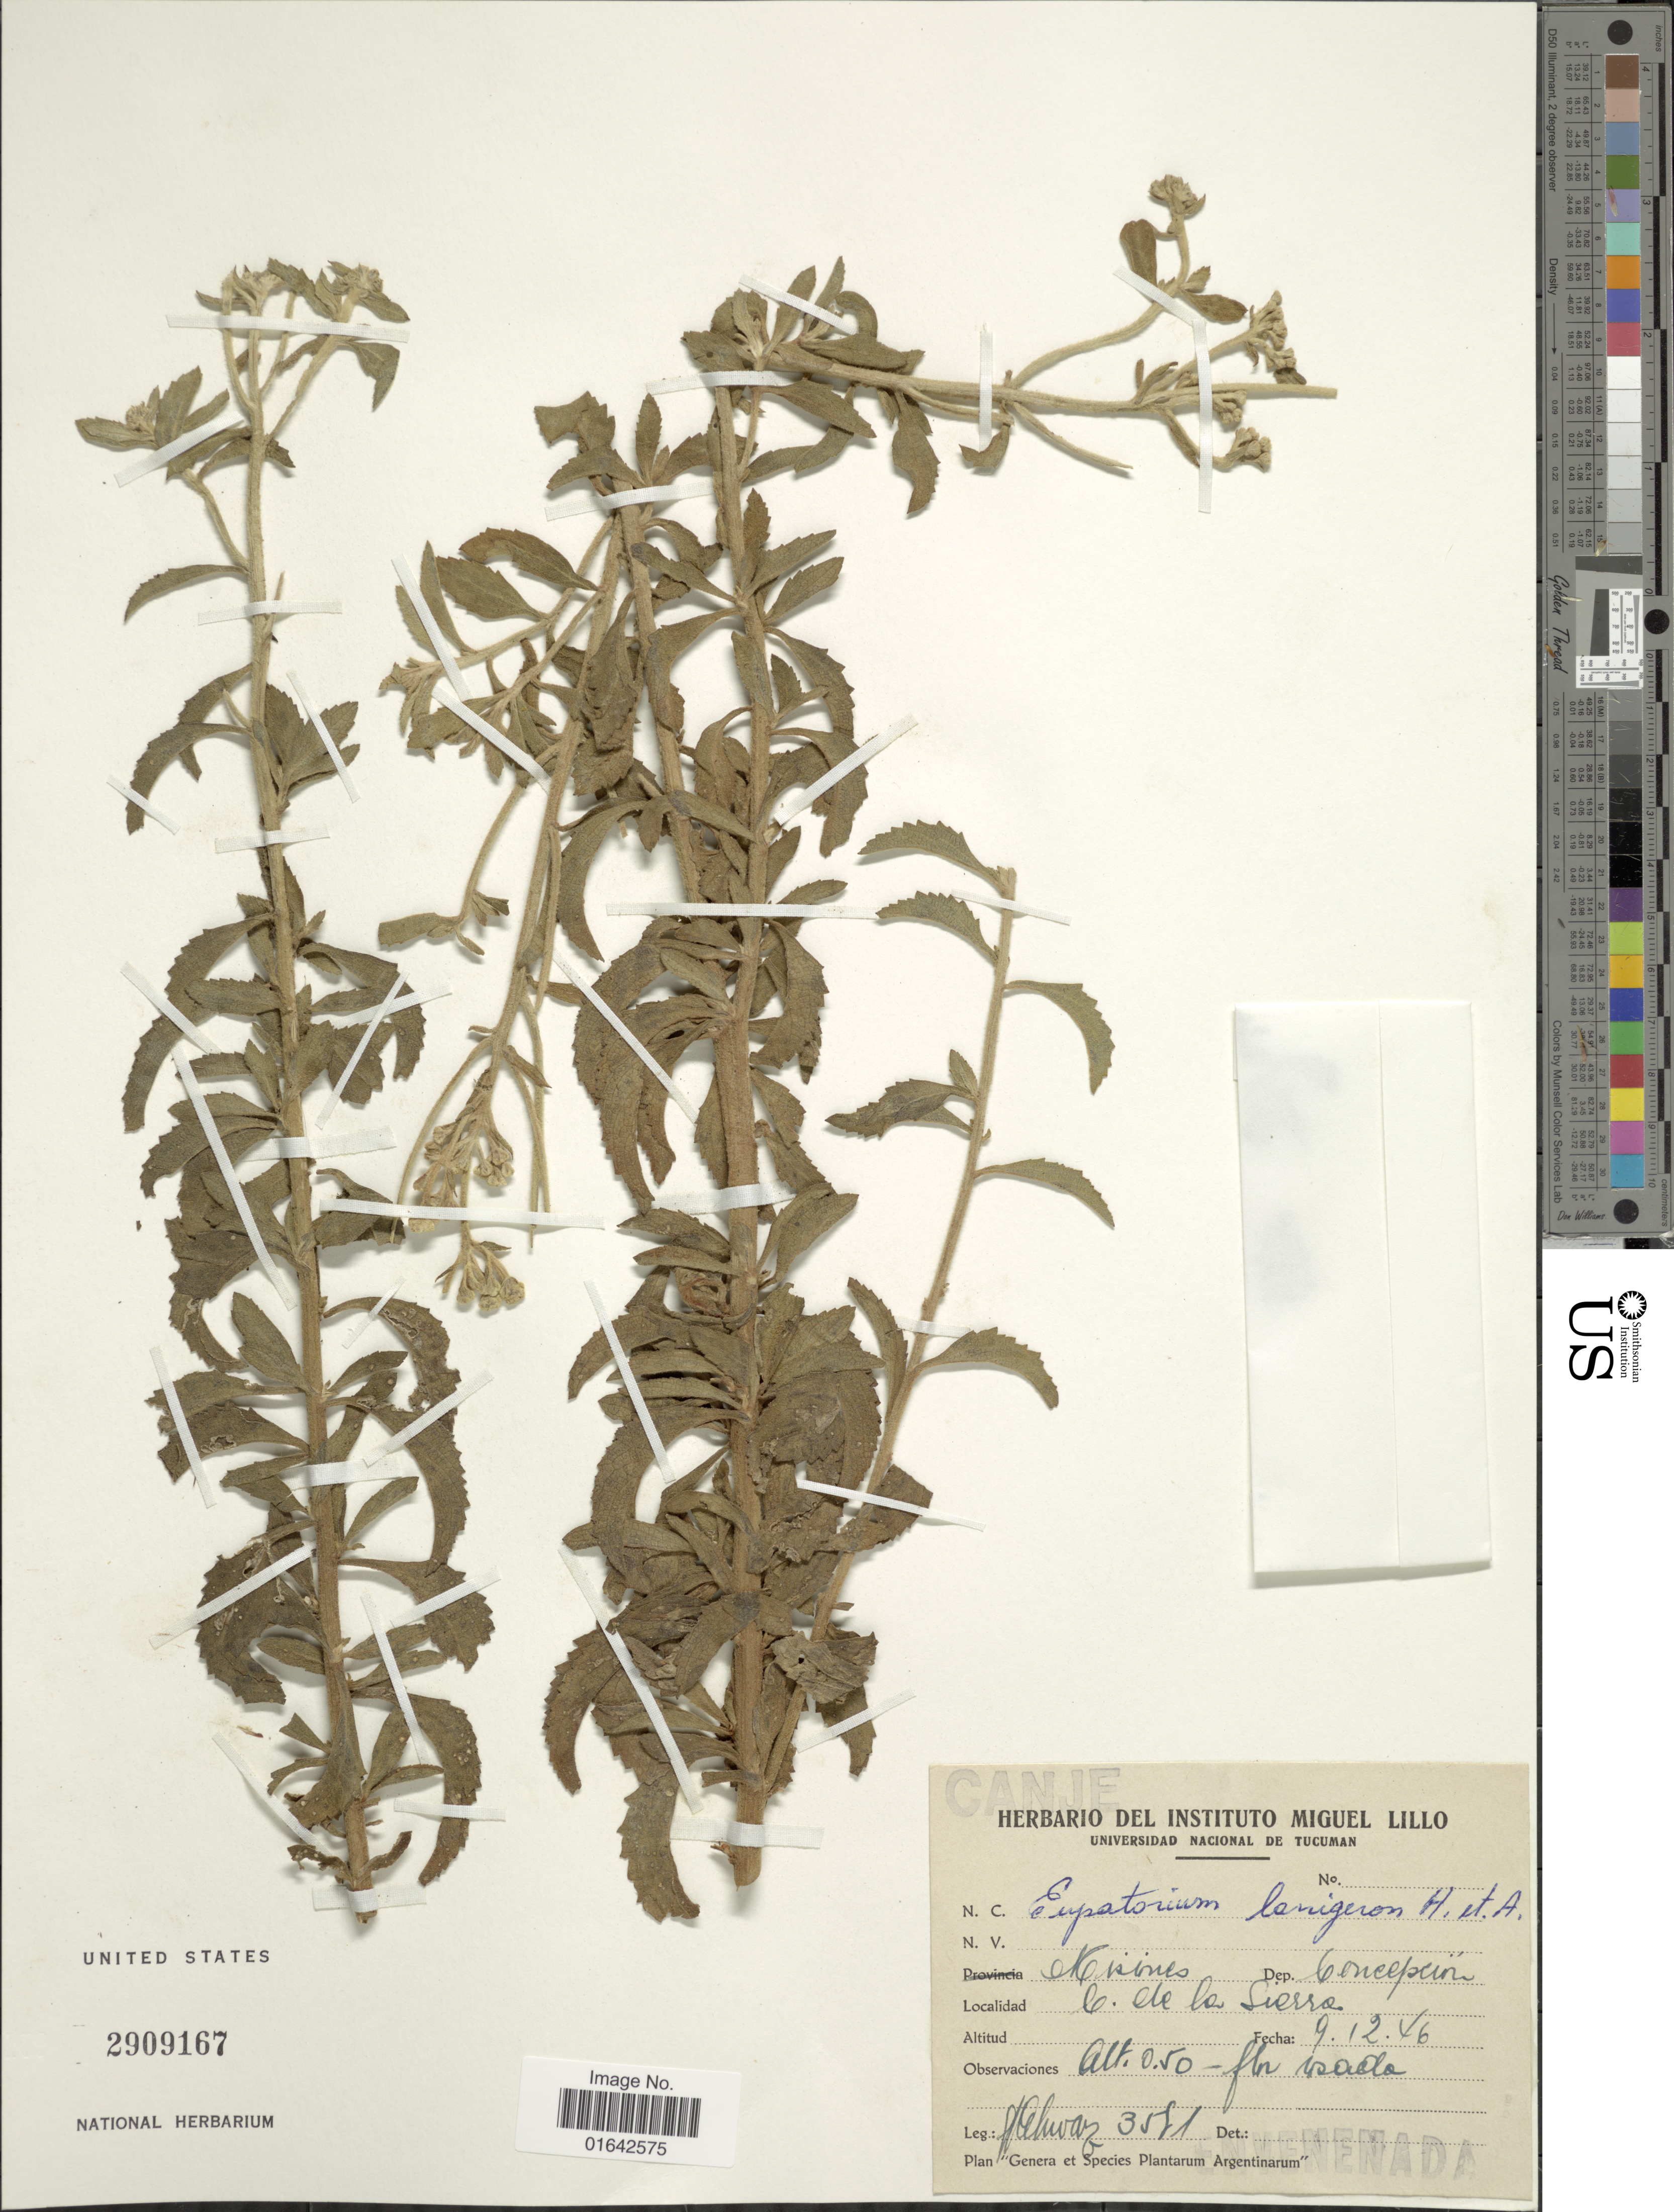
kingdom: Plantae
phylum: Tracheophyta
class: Magnoliopsida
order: Asterales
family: Asteraceae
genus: Gyptis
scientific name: Gyptis crassipes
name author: (Hieron.) R.M. King & H. Rob.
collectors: G. J. Schwarz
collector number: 3581*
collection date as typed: Transcribed d/m/y: 9/12/46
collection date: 1946-12-09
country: Argentina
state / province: Misiones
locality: Dep. Concepion, C. de la Sierra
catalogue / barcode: US 2909167